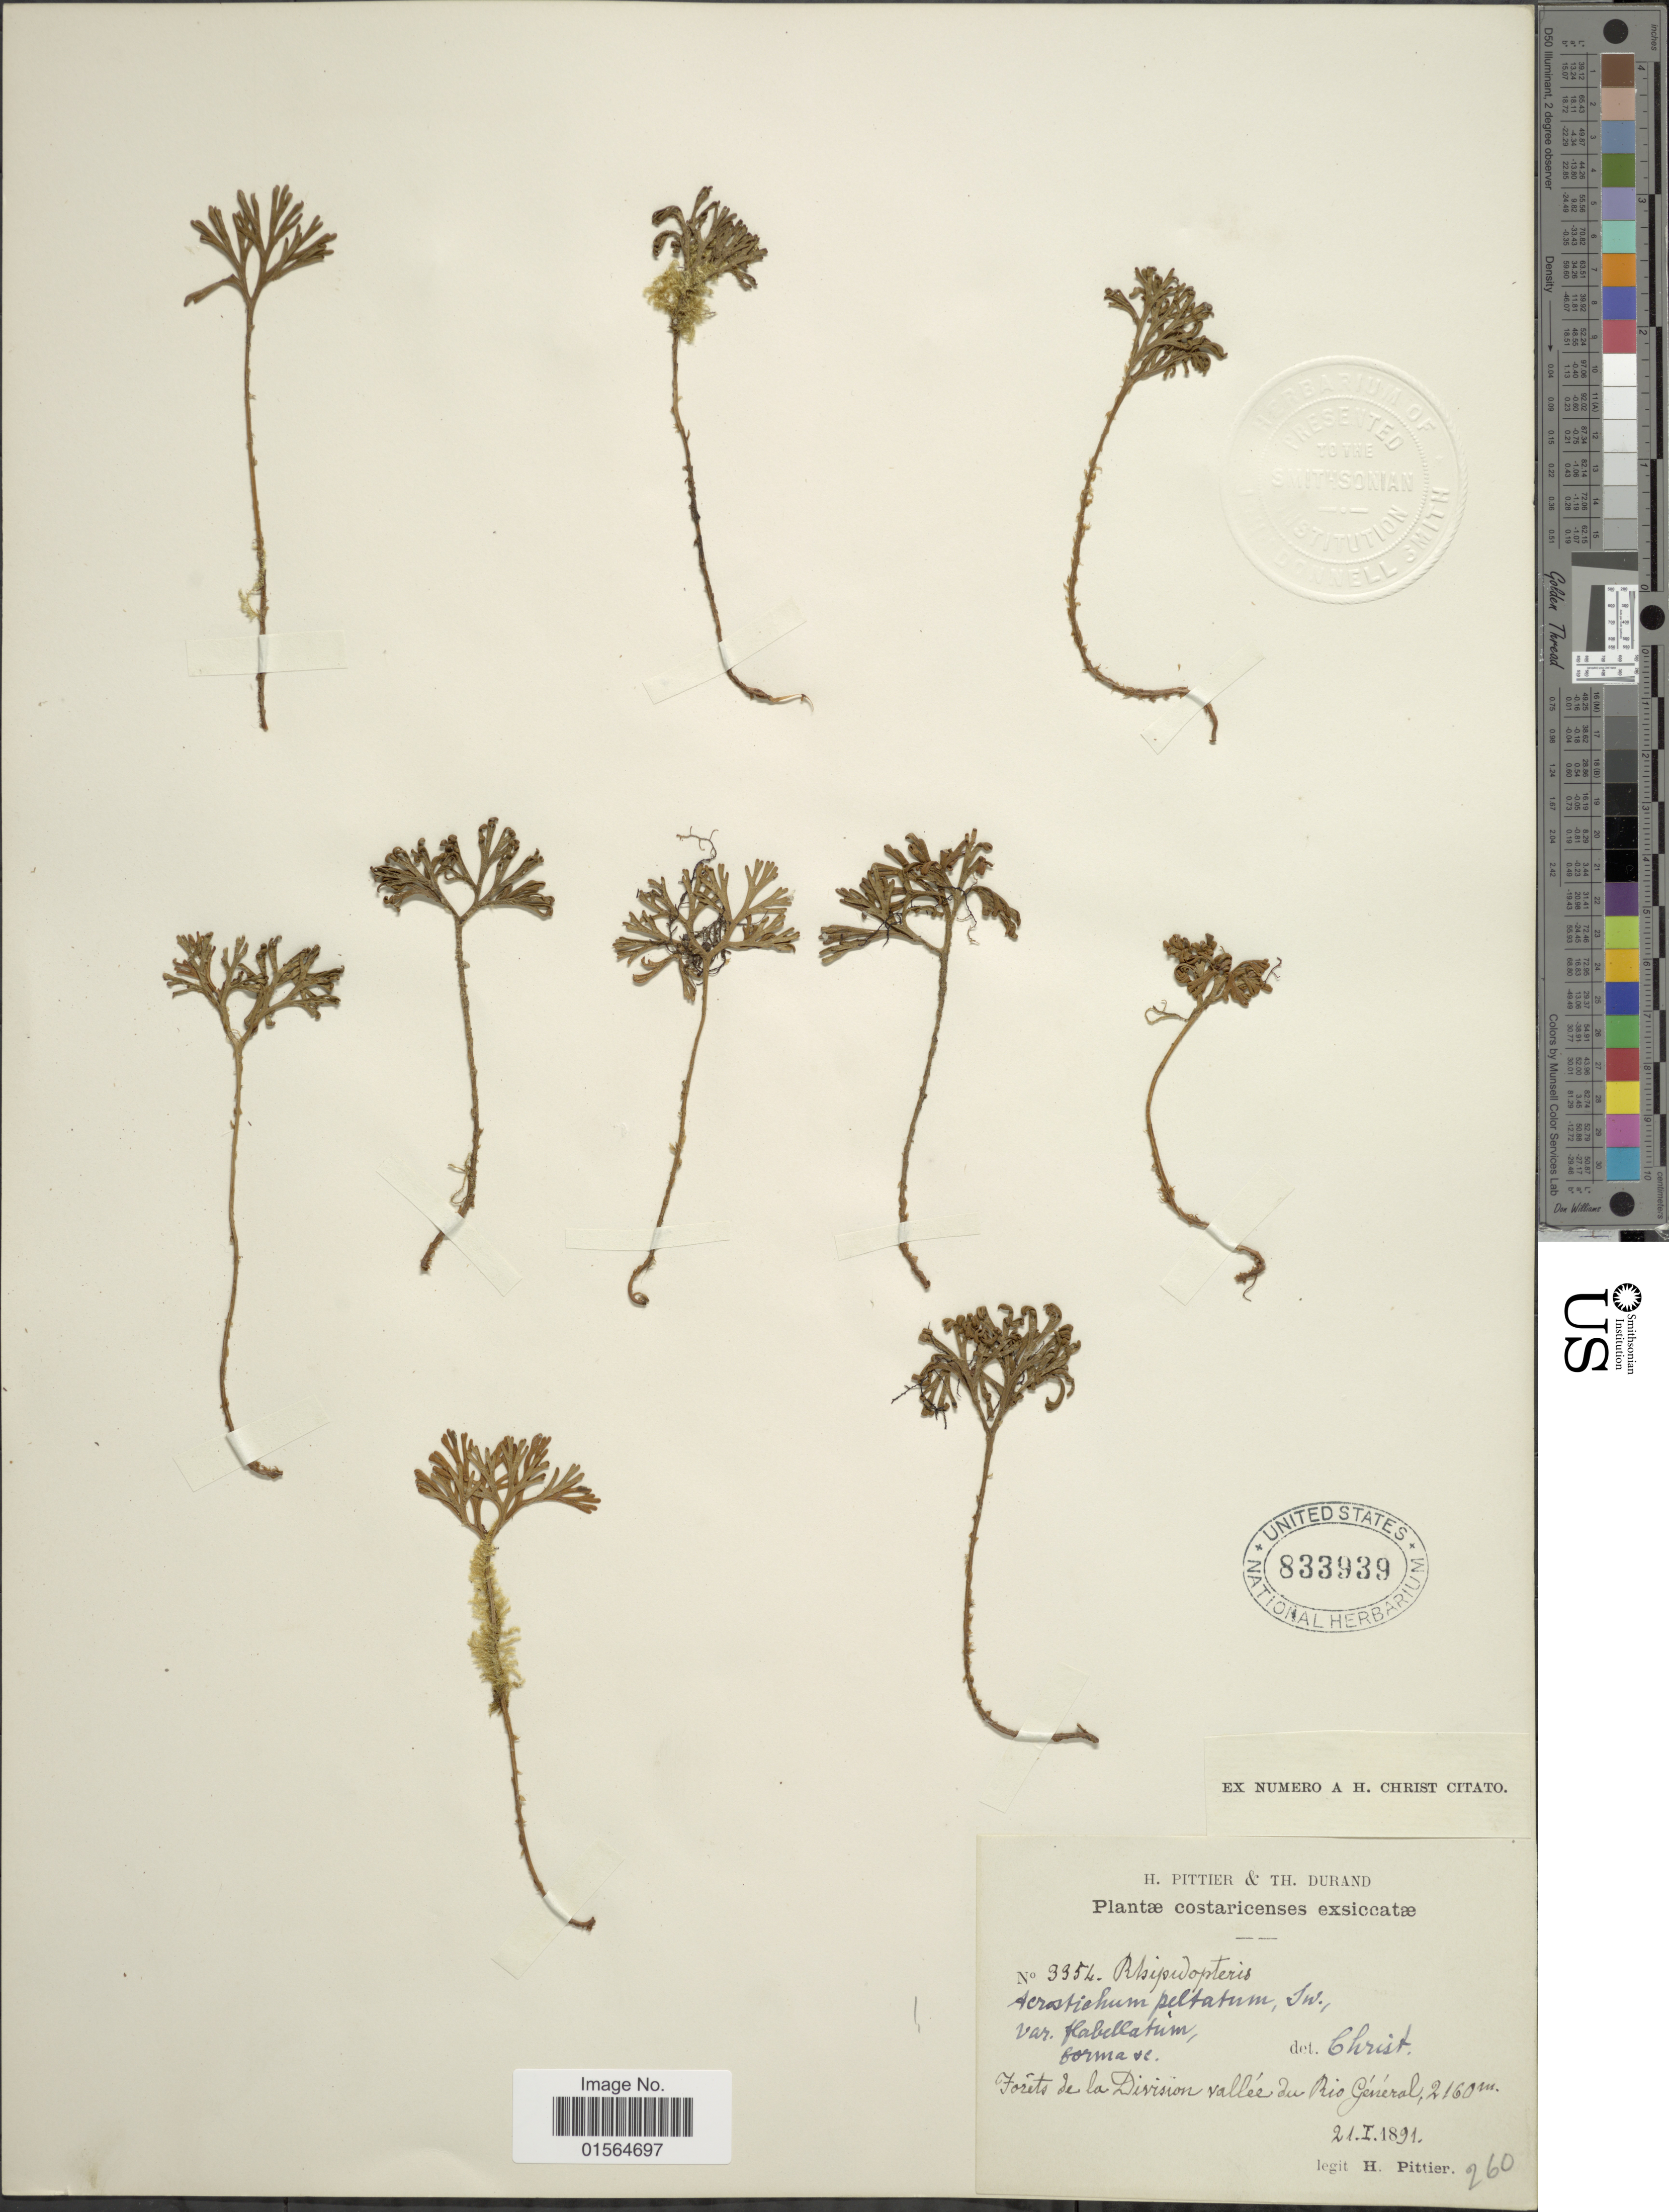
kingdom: Plantae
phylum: Tracheophyta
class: Polypodiopsida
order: Polypodiales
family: Dryopteridaceae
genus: Elaphoglossum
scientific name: Elaphoglossum peltatum f. peltatum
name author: (Sw.) Urb.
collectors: H. F. Pittier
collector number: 3354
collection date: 1891-01-21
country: Costa Rica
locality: Forest de la Division vallee du Rio General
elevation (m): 2160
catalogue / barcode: US 833939